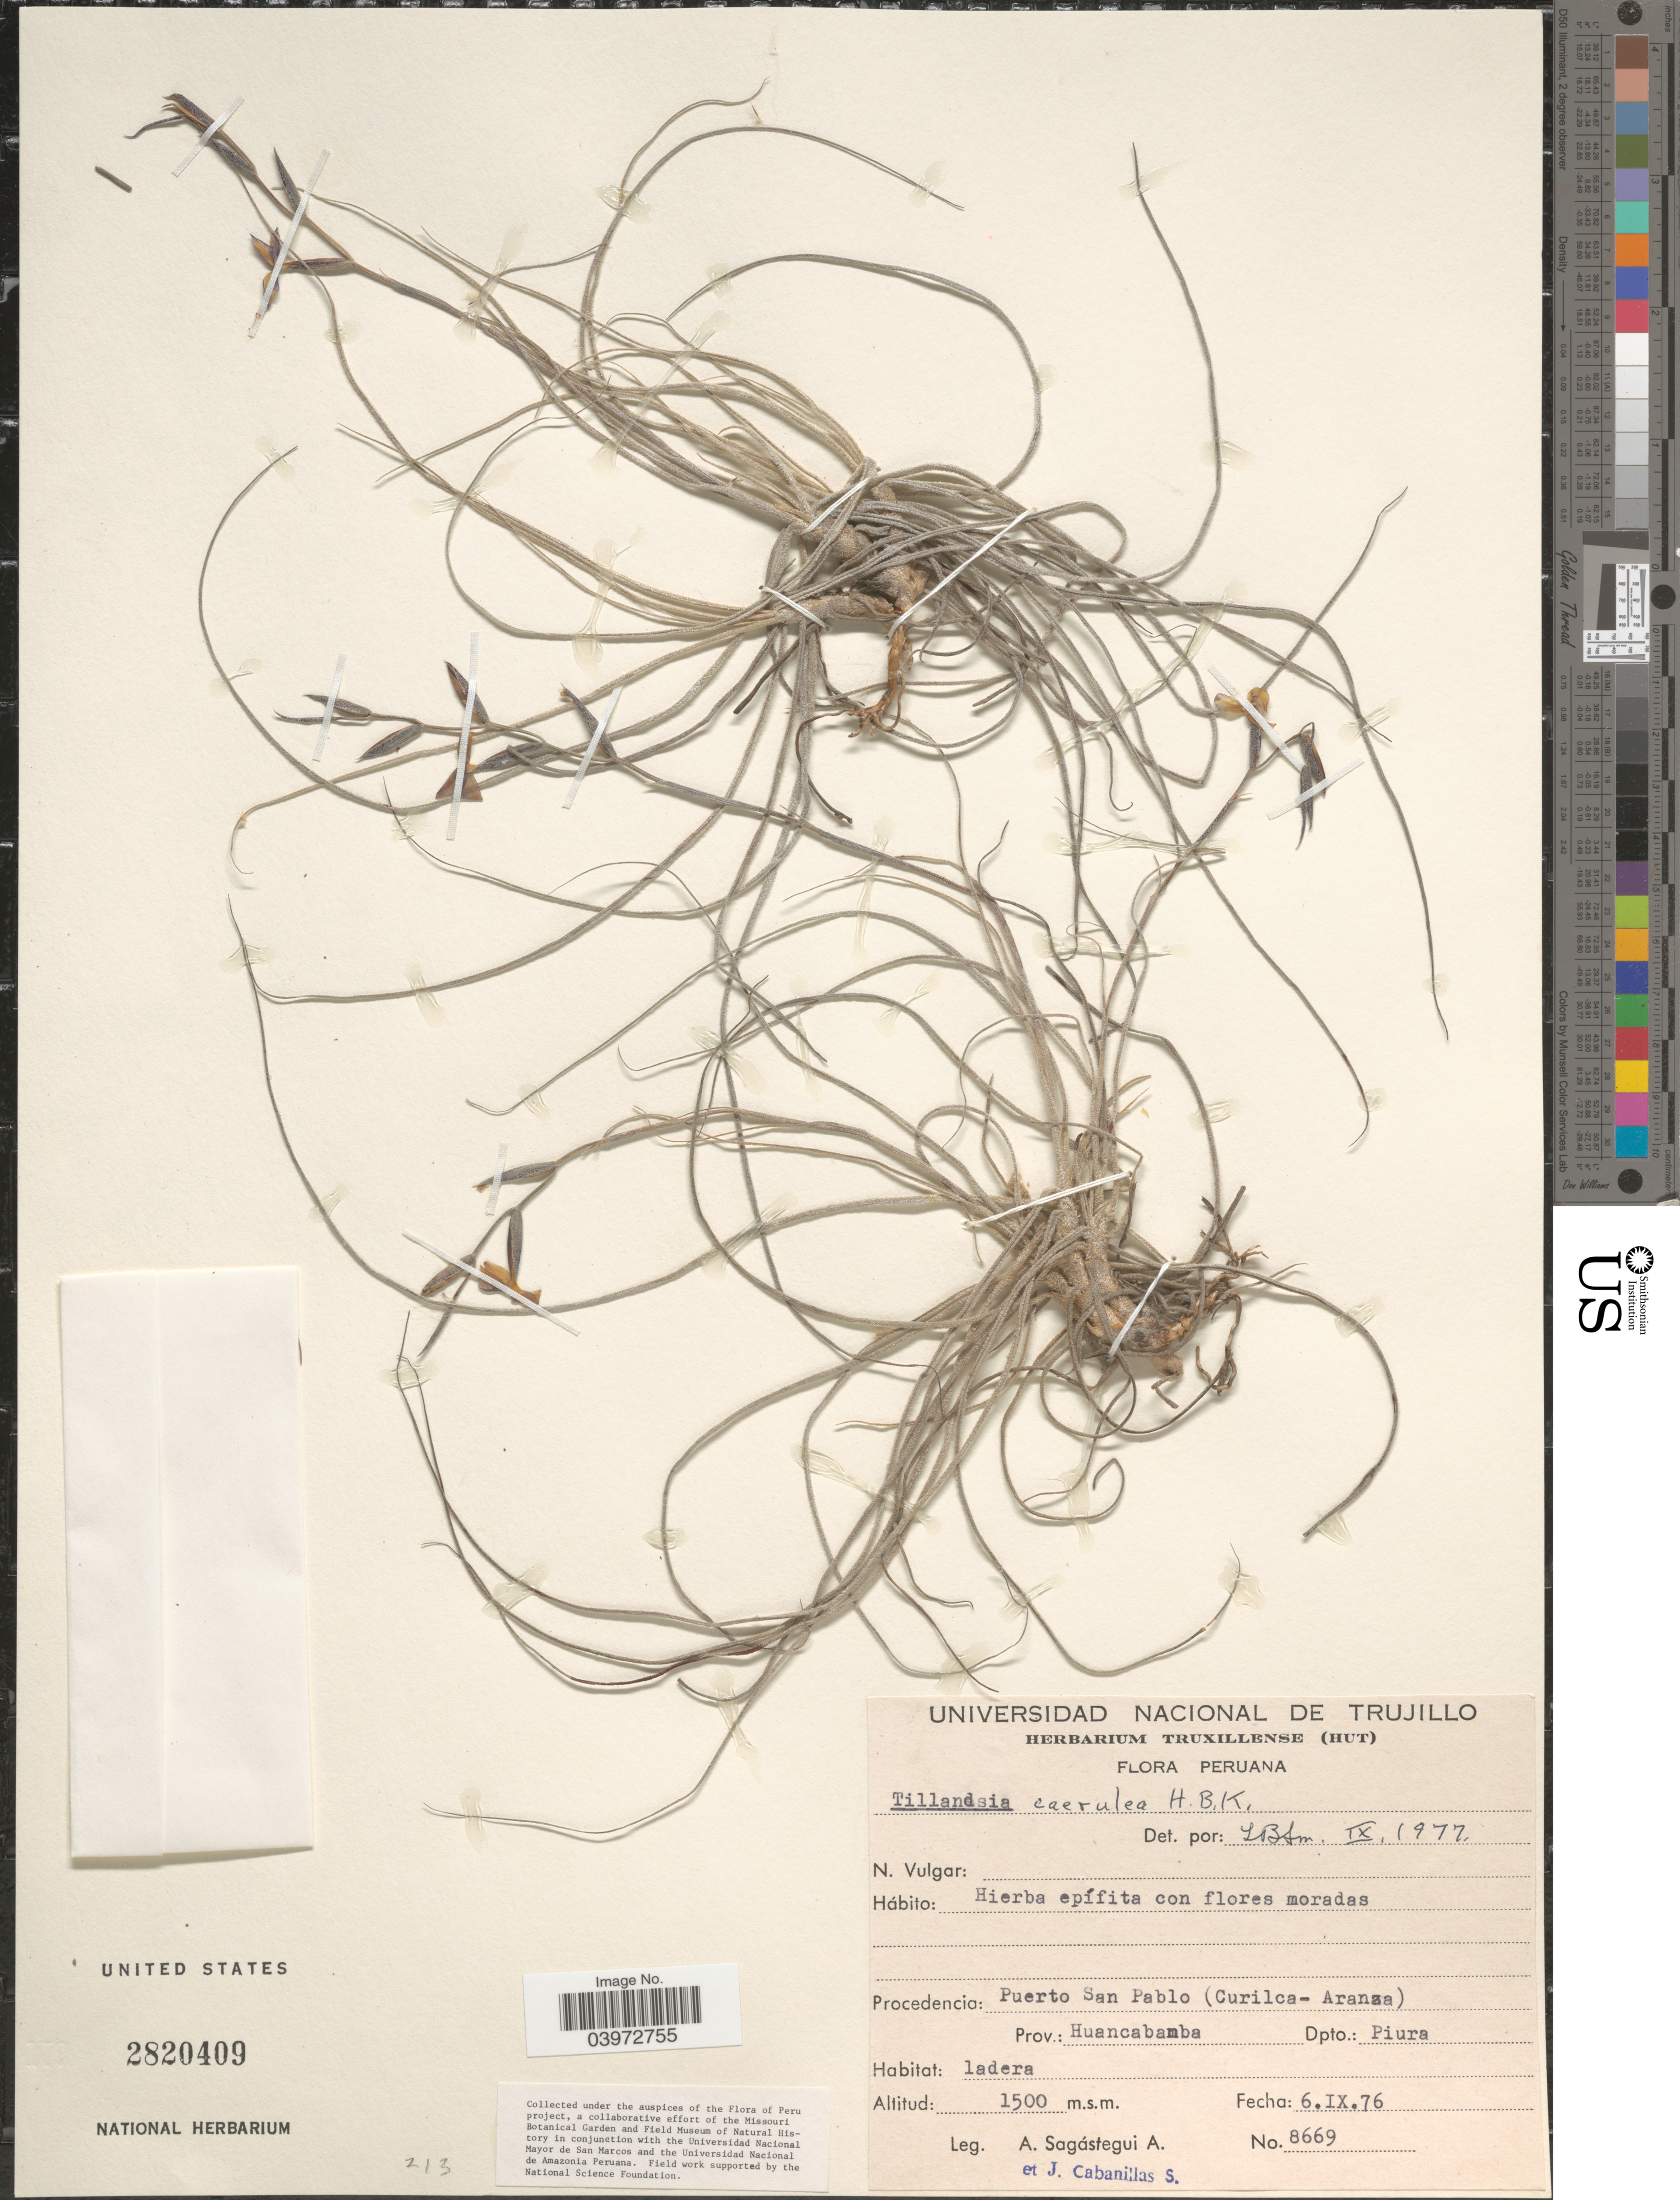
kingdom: Plantae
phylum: Tracheophyta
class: Liliopsida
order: Poales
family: Bromeliaceae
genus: Tillandsia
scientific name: Tillandsia caerulea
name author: Kunth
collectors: A. Sagástegui A. & J. Cabanillas S.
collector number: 8669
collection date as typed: Transcribed d/m/y: 6/9/76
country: Peru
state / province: Piura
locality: Puerto San Pablo (Curilca-Aranza) Prov.: Huancabamba. Dpto.: Piura.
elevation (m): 1500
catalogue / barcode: US 2820409